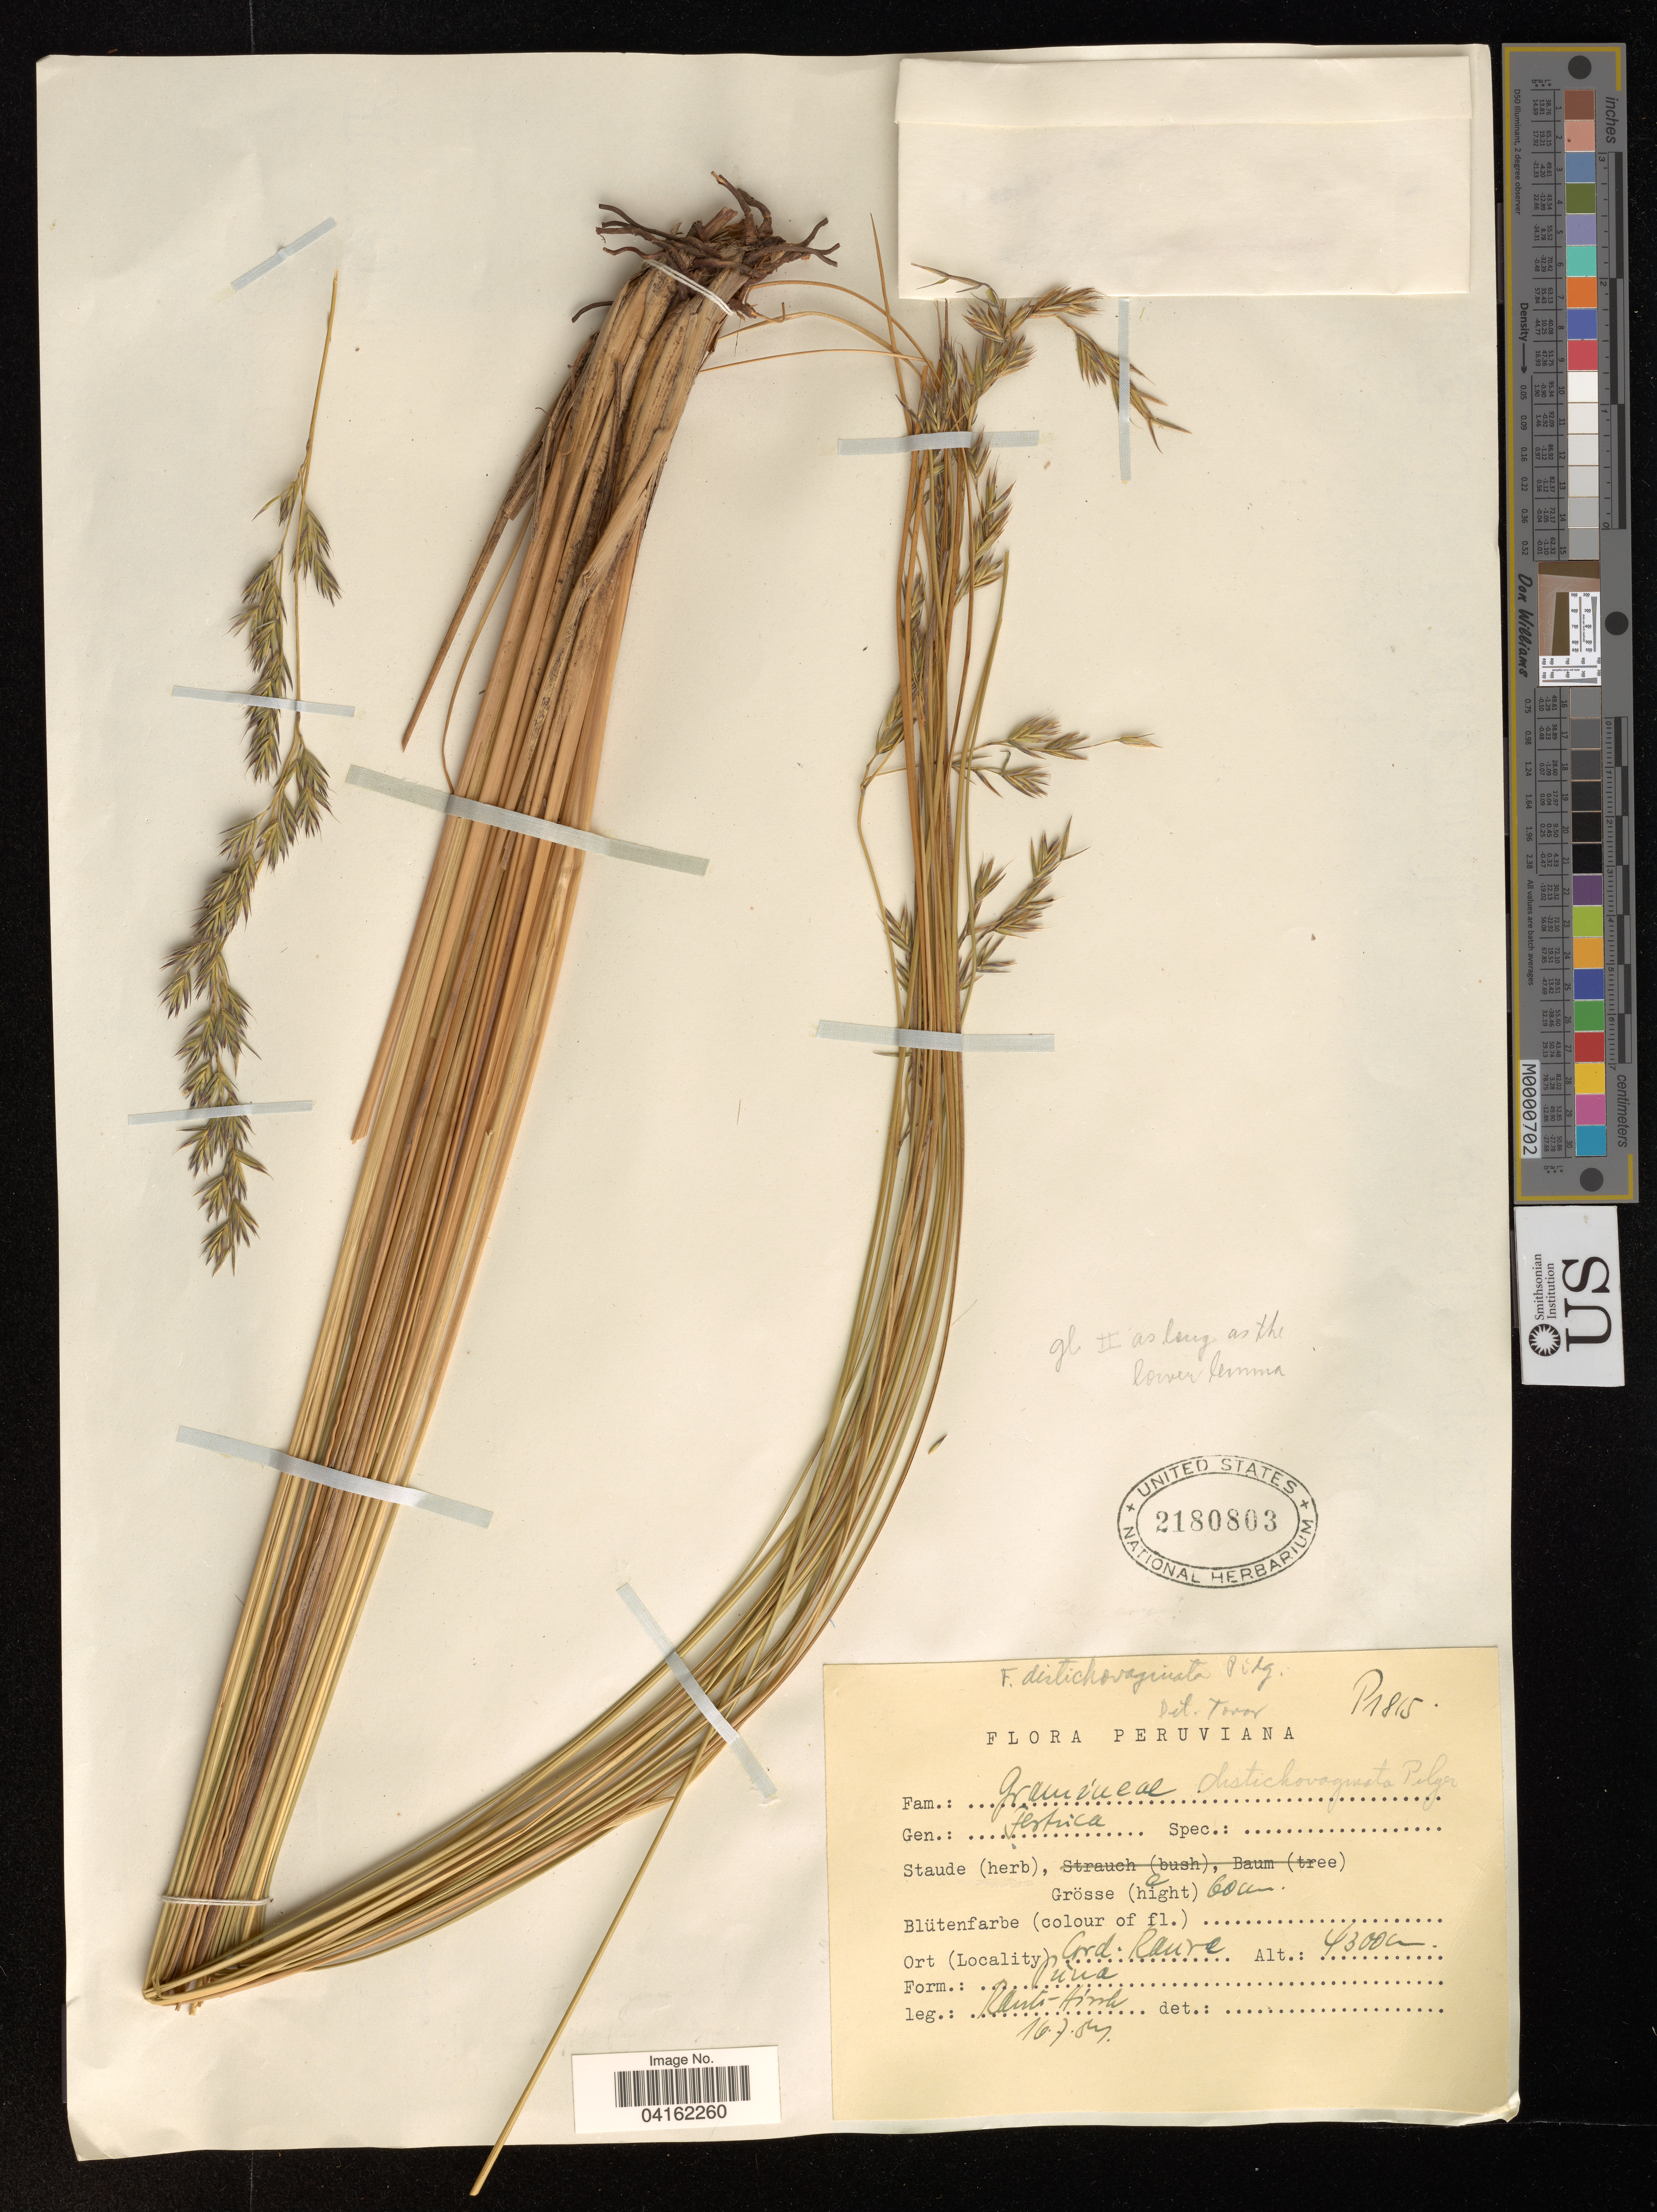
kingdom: Plantae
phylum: Tracheophyta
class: Liliopsida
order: Poales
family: Poaceae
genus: Festuca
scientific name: Festuca distichovaginata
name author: Pilg.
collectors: Raupt-Hirsch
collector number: P1815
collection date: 1987-07-16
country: Peru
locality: Cord. Rauve**. Piura.**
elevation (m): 4300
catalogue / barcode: US 2180803